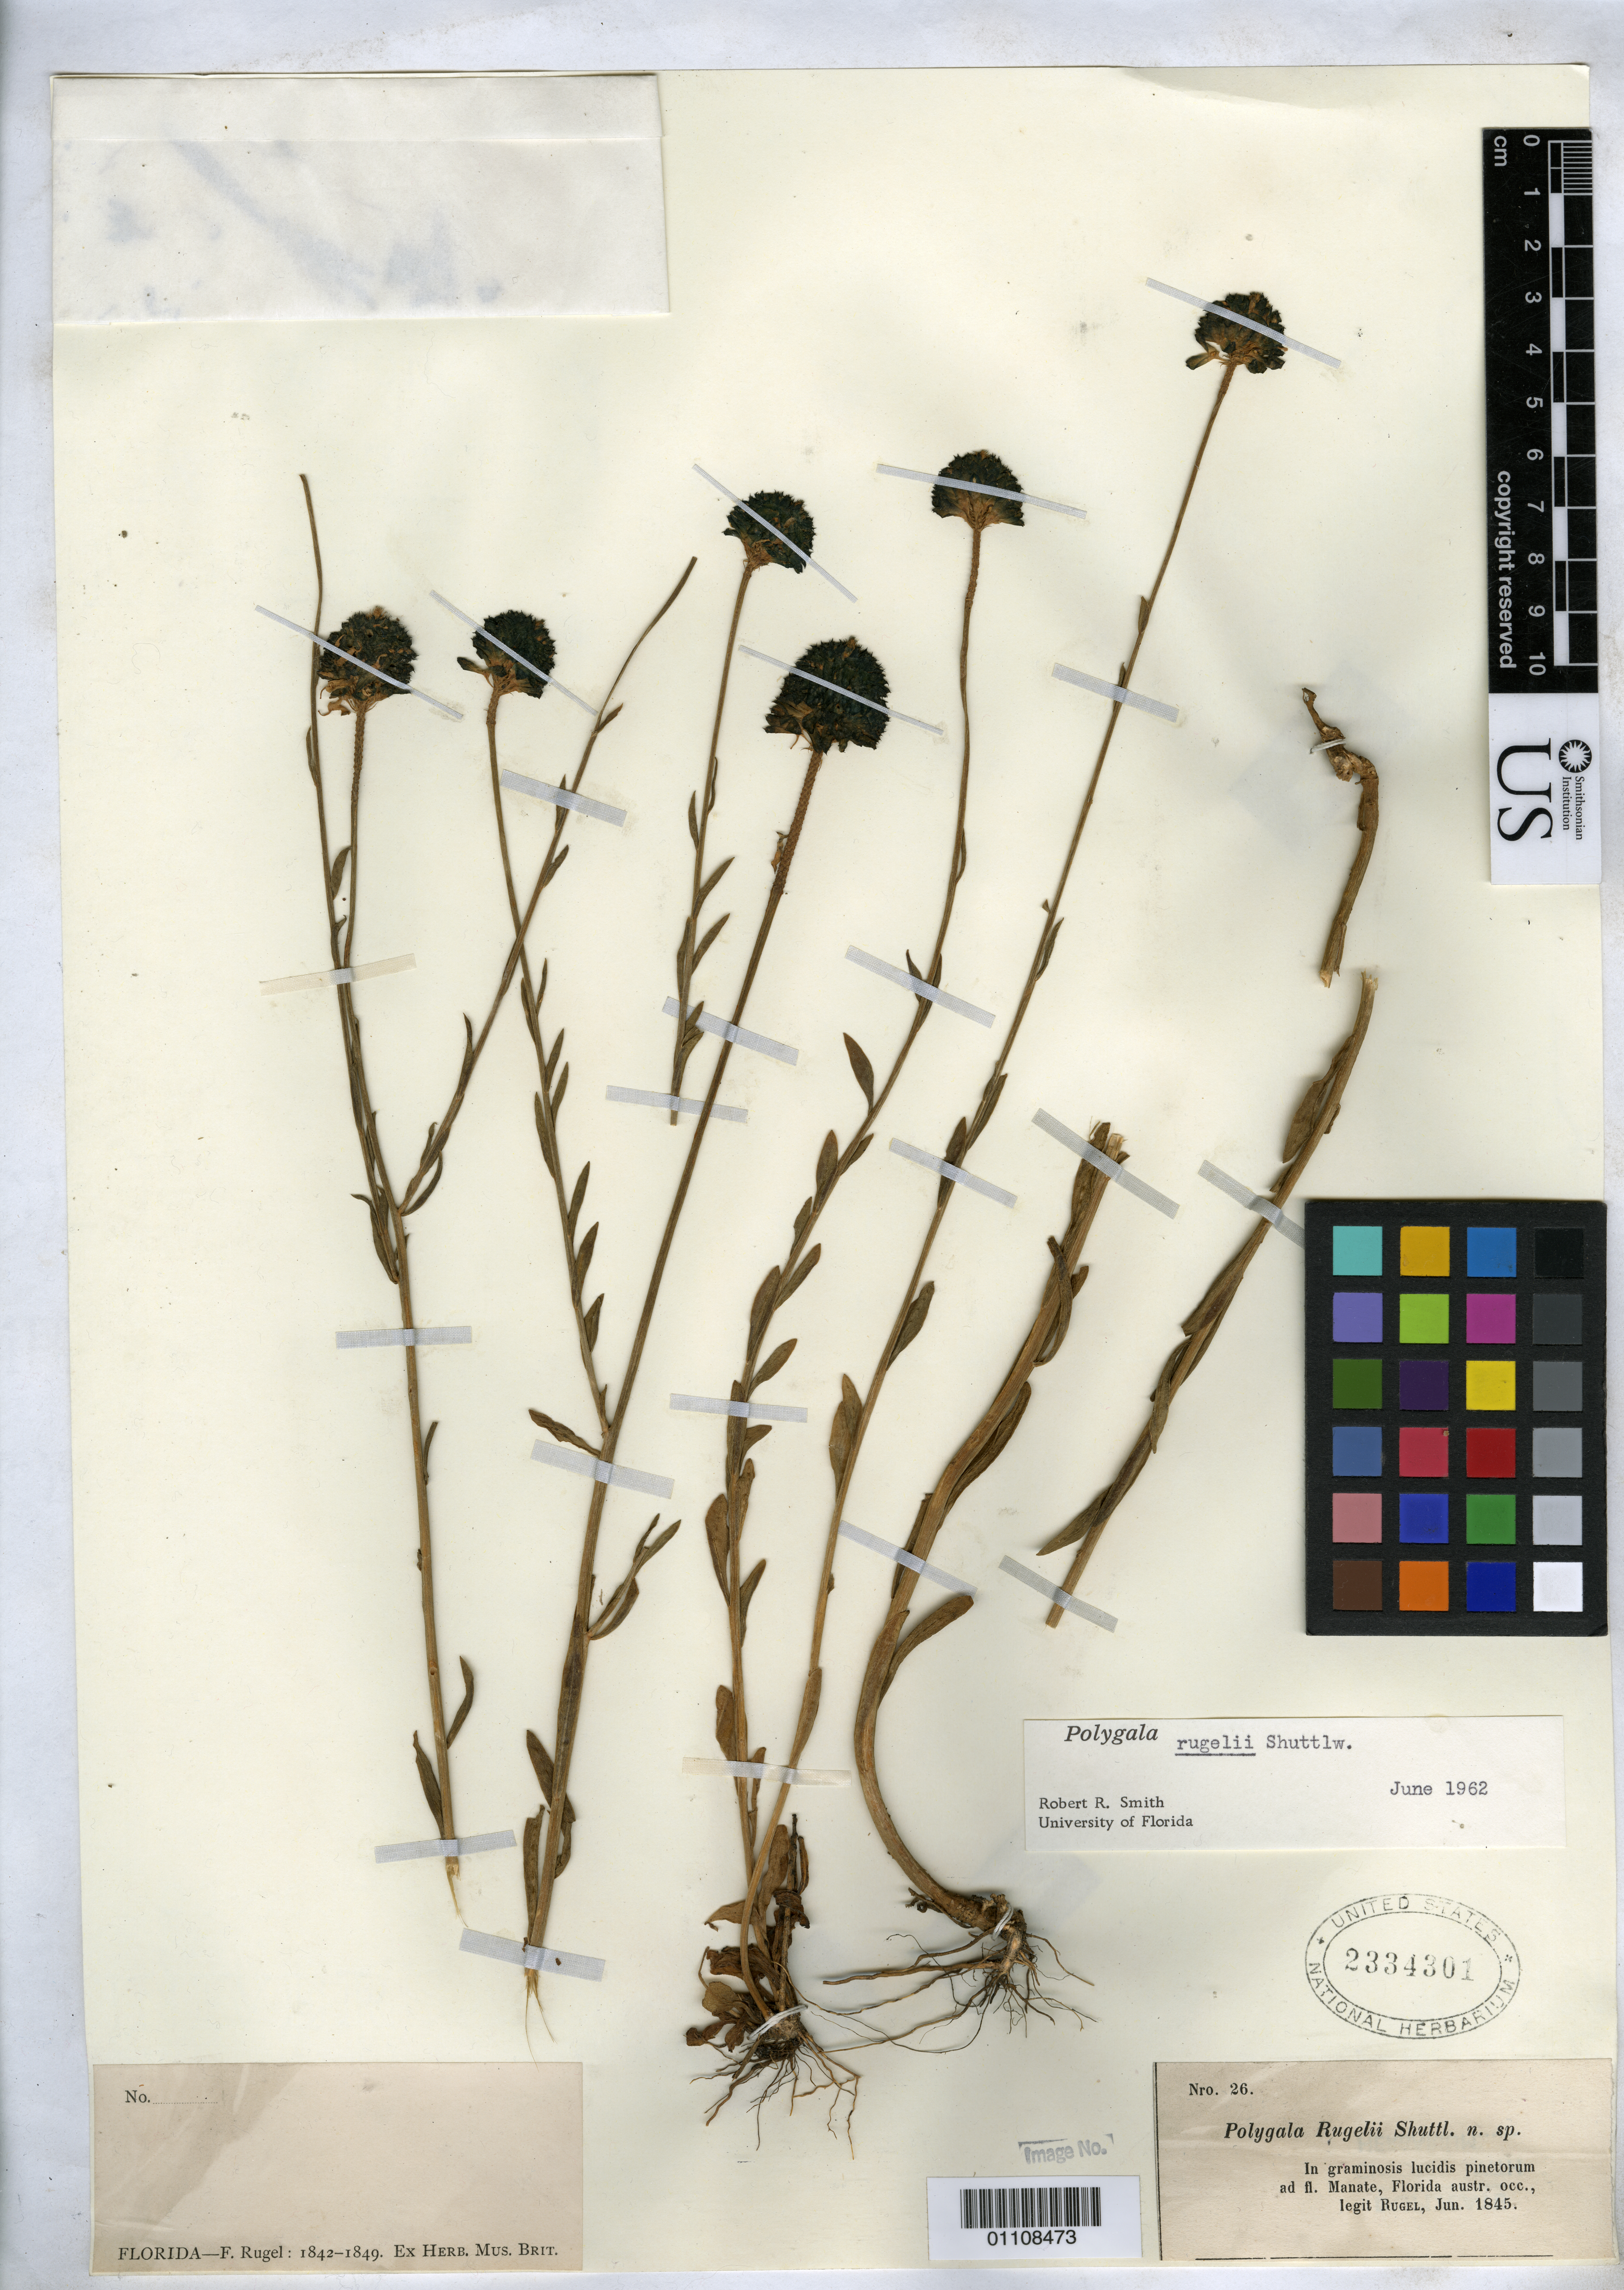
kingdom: Plantae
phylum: Tracheophyta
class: Magnoliopsida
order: Fabales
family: Polygalaceae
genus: Polygala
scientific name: Polygala rugelii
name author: Shuttlew. ex Chapm.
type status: Syntype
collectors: F. Rugel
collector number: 26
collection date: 1845-06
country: United States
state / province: Florida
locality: fl. Manate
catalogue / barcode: US 2334301